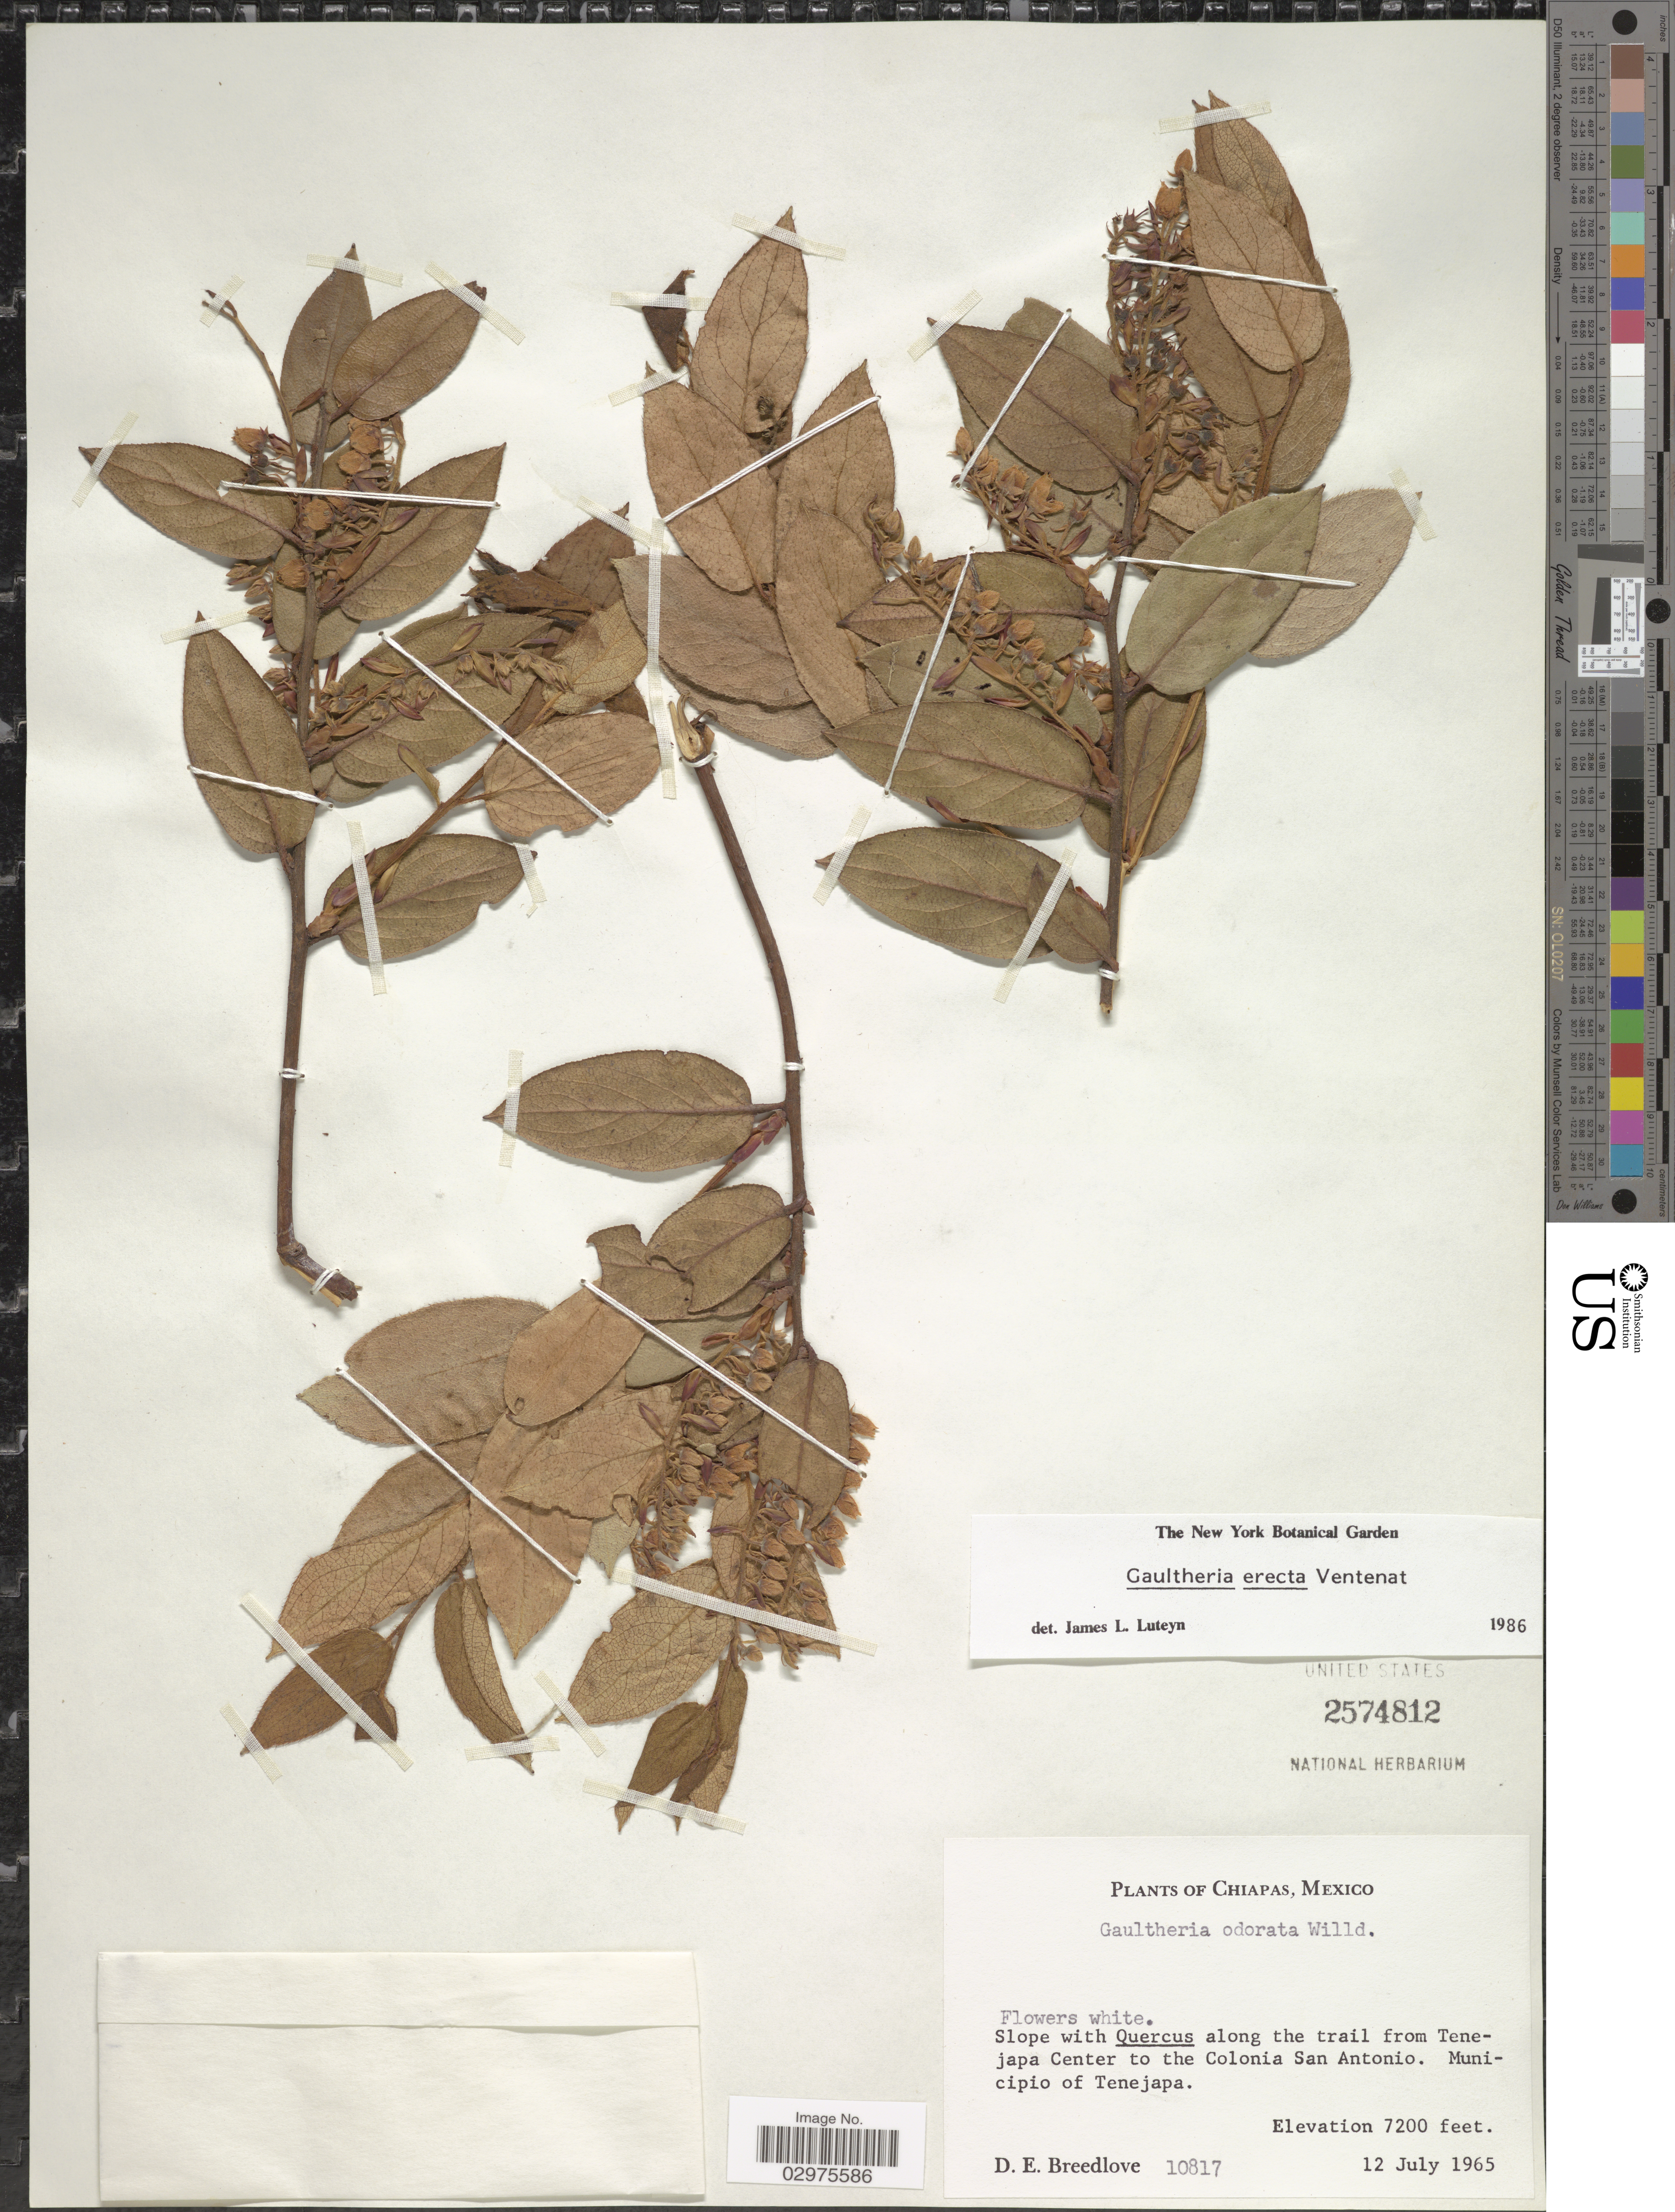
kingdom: Plantae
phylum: Tracheophyta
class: Magnoliopsida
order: Ericales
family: Ericaceae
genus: Gaultheria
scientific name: Gaultheria erecta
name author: Vent.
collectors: D. E. Breedlove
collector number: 10817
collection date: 1965-07-12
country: Mexico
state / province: Chiapas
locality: Along the trail from Tenejapa Center to the Colonia San Antonio. Municipio of Tenejapa.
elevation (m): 2195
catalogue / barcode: US 2574812